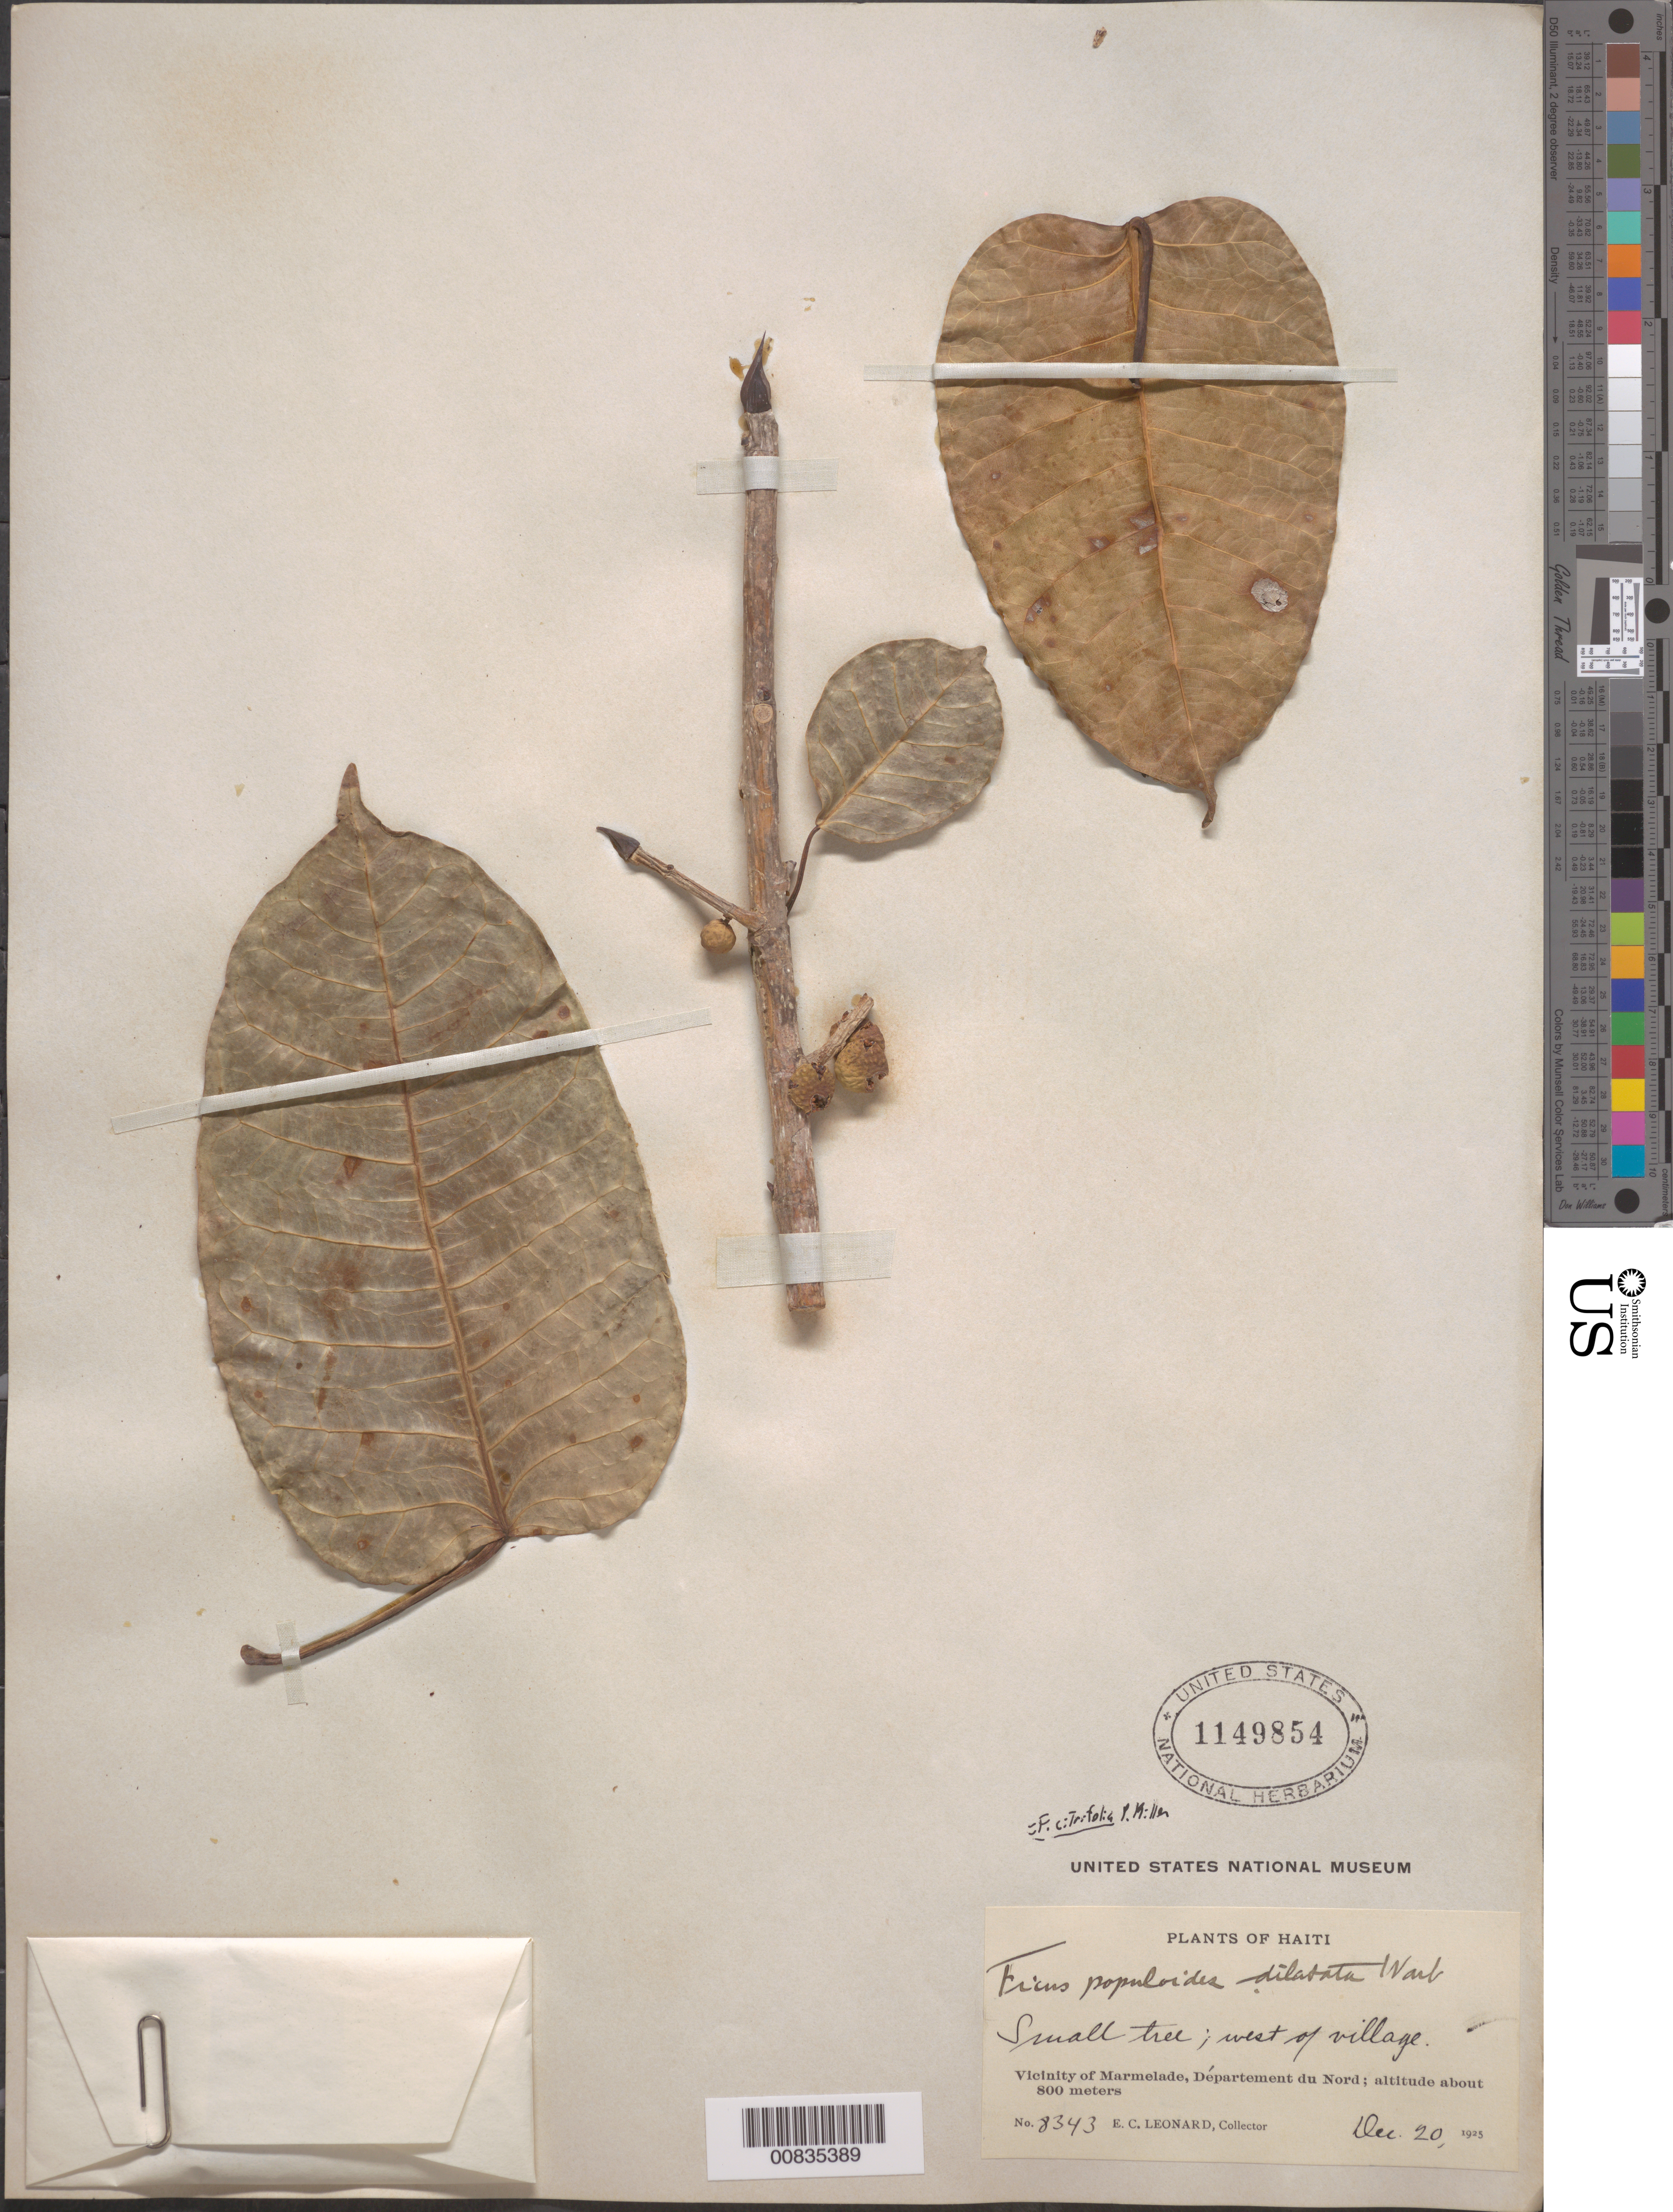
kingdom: Plantae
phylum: Tracheophyta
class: Magnoliopsida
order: Rosales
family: Moraceae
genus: Ficus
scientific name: Ficus citrifolia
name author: Mill.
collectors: E. C. Leonard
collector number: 8343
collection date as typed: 20 Dec 1925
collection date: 1925-12-20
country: Haiti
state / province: Nord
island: Hispaniola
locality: Vicinity of Marmelade, west of village.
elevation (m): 800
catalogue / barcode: US 1149854